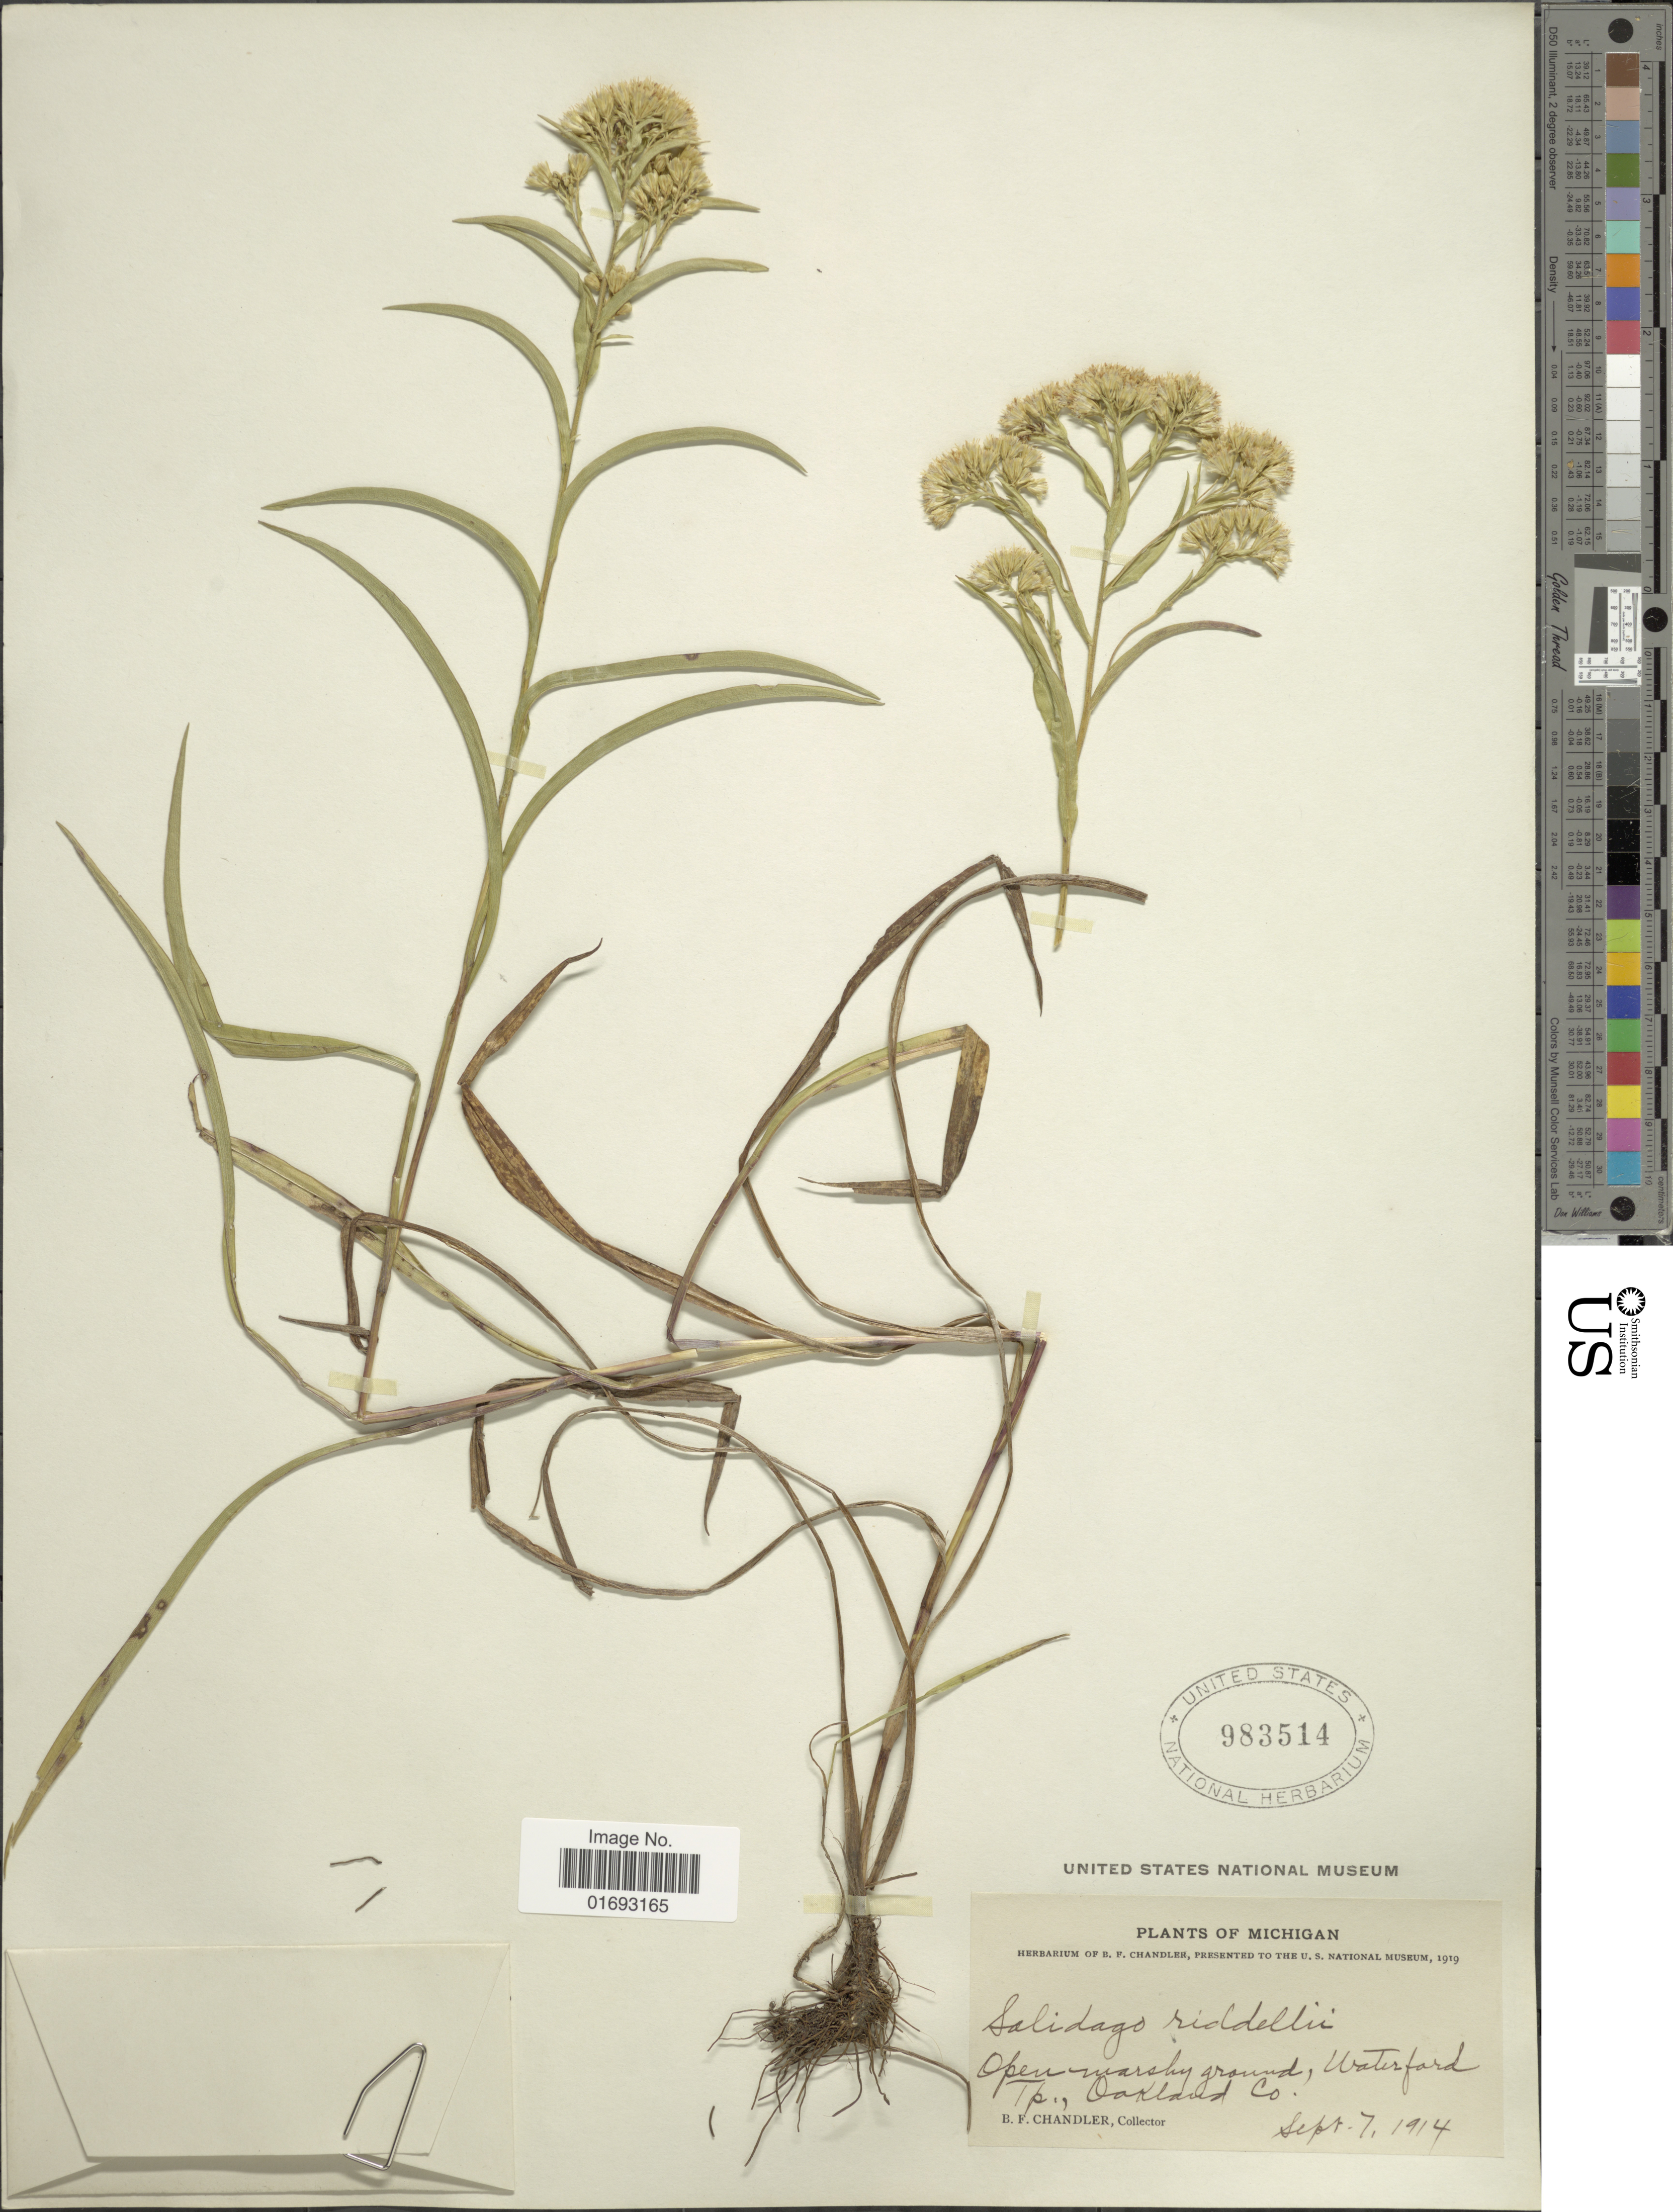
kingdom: Plantae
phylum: Tracheophyta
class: Magnoliopsida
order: Asterales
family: Asteraceae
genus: Oligoneuron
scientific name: Oligoneuron riddellii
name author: (Frank) Rydb.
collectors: B. F. Chandler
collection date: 1914-09-07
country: United States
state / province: Michigan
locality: Open marshy ground, Waterford Tp., Oakland Co.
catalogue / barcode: US 983514